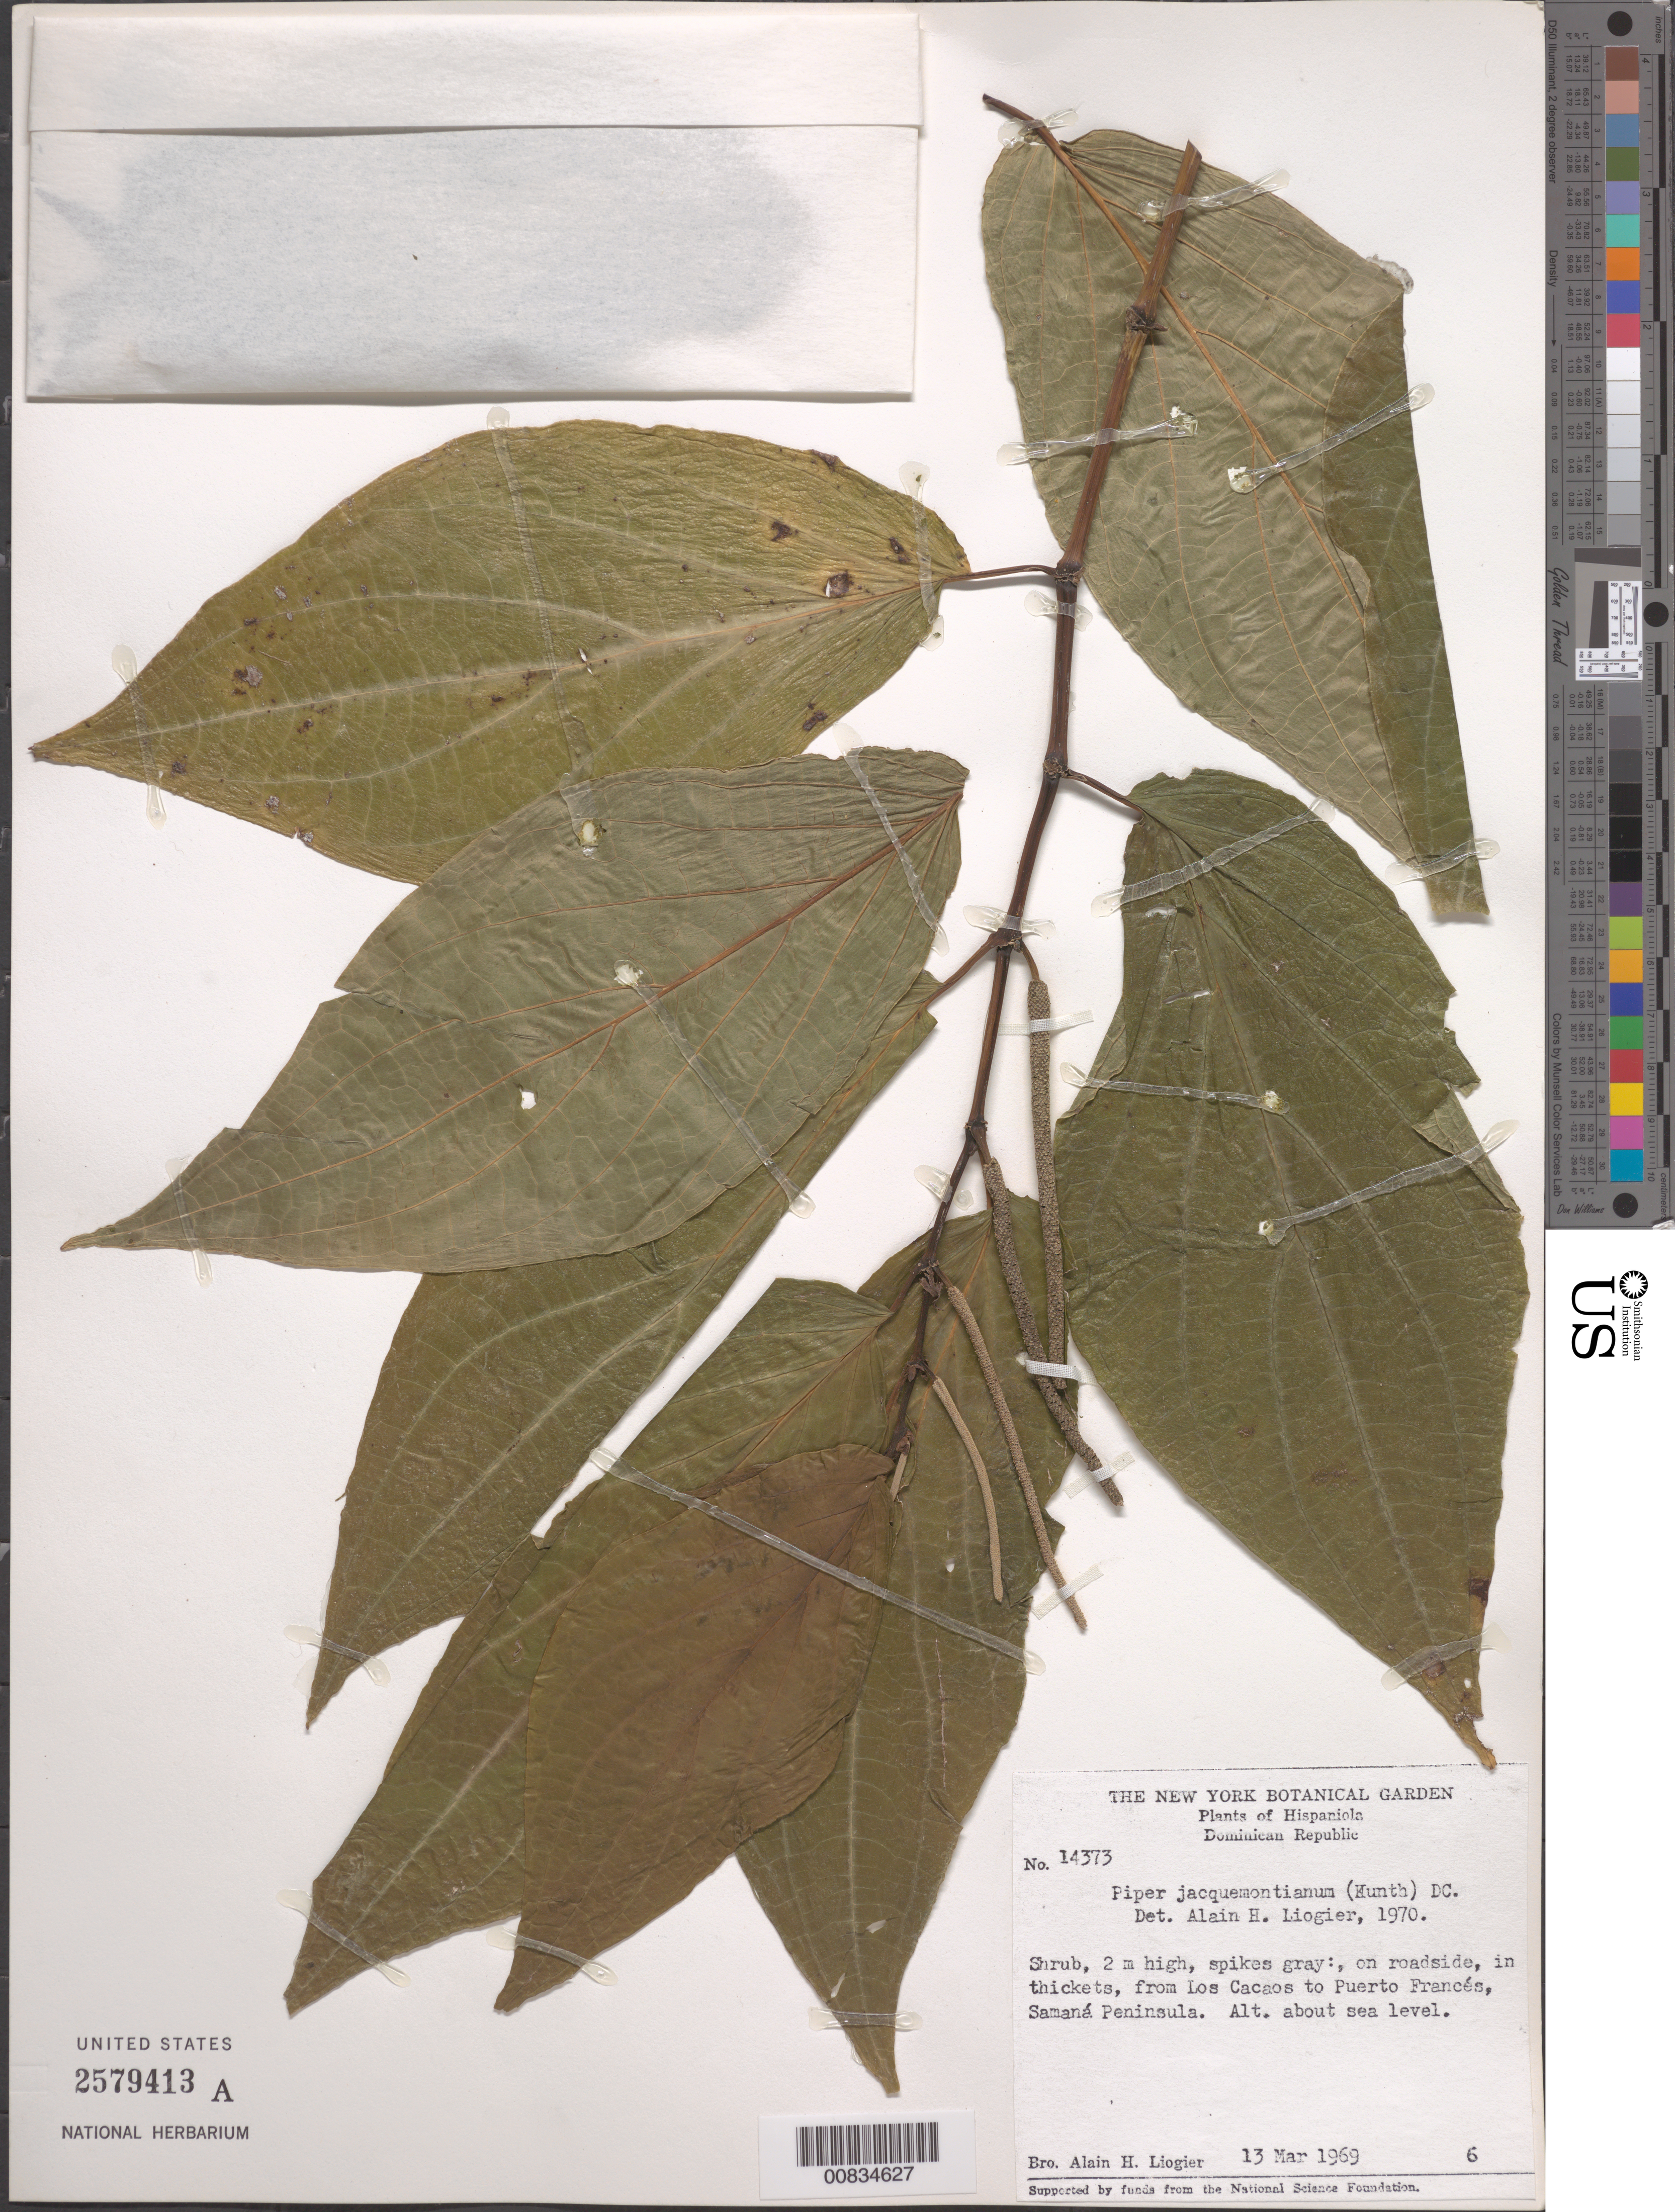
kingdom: Plantae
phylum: Tracheophyta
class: Magnoliopsida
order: Piperales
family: Piperaceae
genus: Piper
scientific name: Piper jacquemontianum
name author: Kunth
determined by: Liogier, Alain H.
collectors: A. H. Liogier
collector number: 14373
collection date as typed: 13 Mar 1969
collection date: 1969-03-13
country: Dominican Republic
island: Hispaniola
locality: From Los Cacaos to Puerto Francés, Samaná Península.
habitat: On roadside, in thickets.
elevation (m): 0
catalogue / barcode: US 2579413A